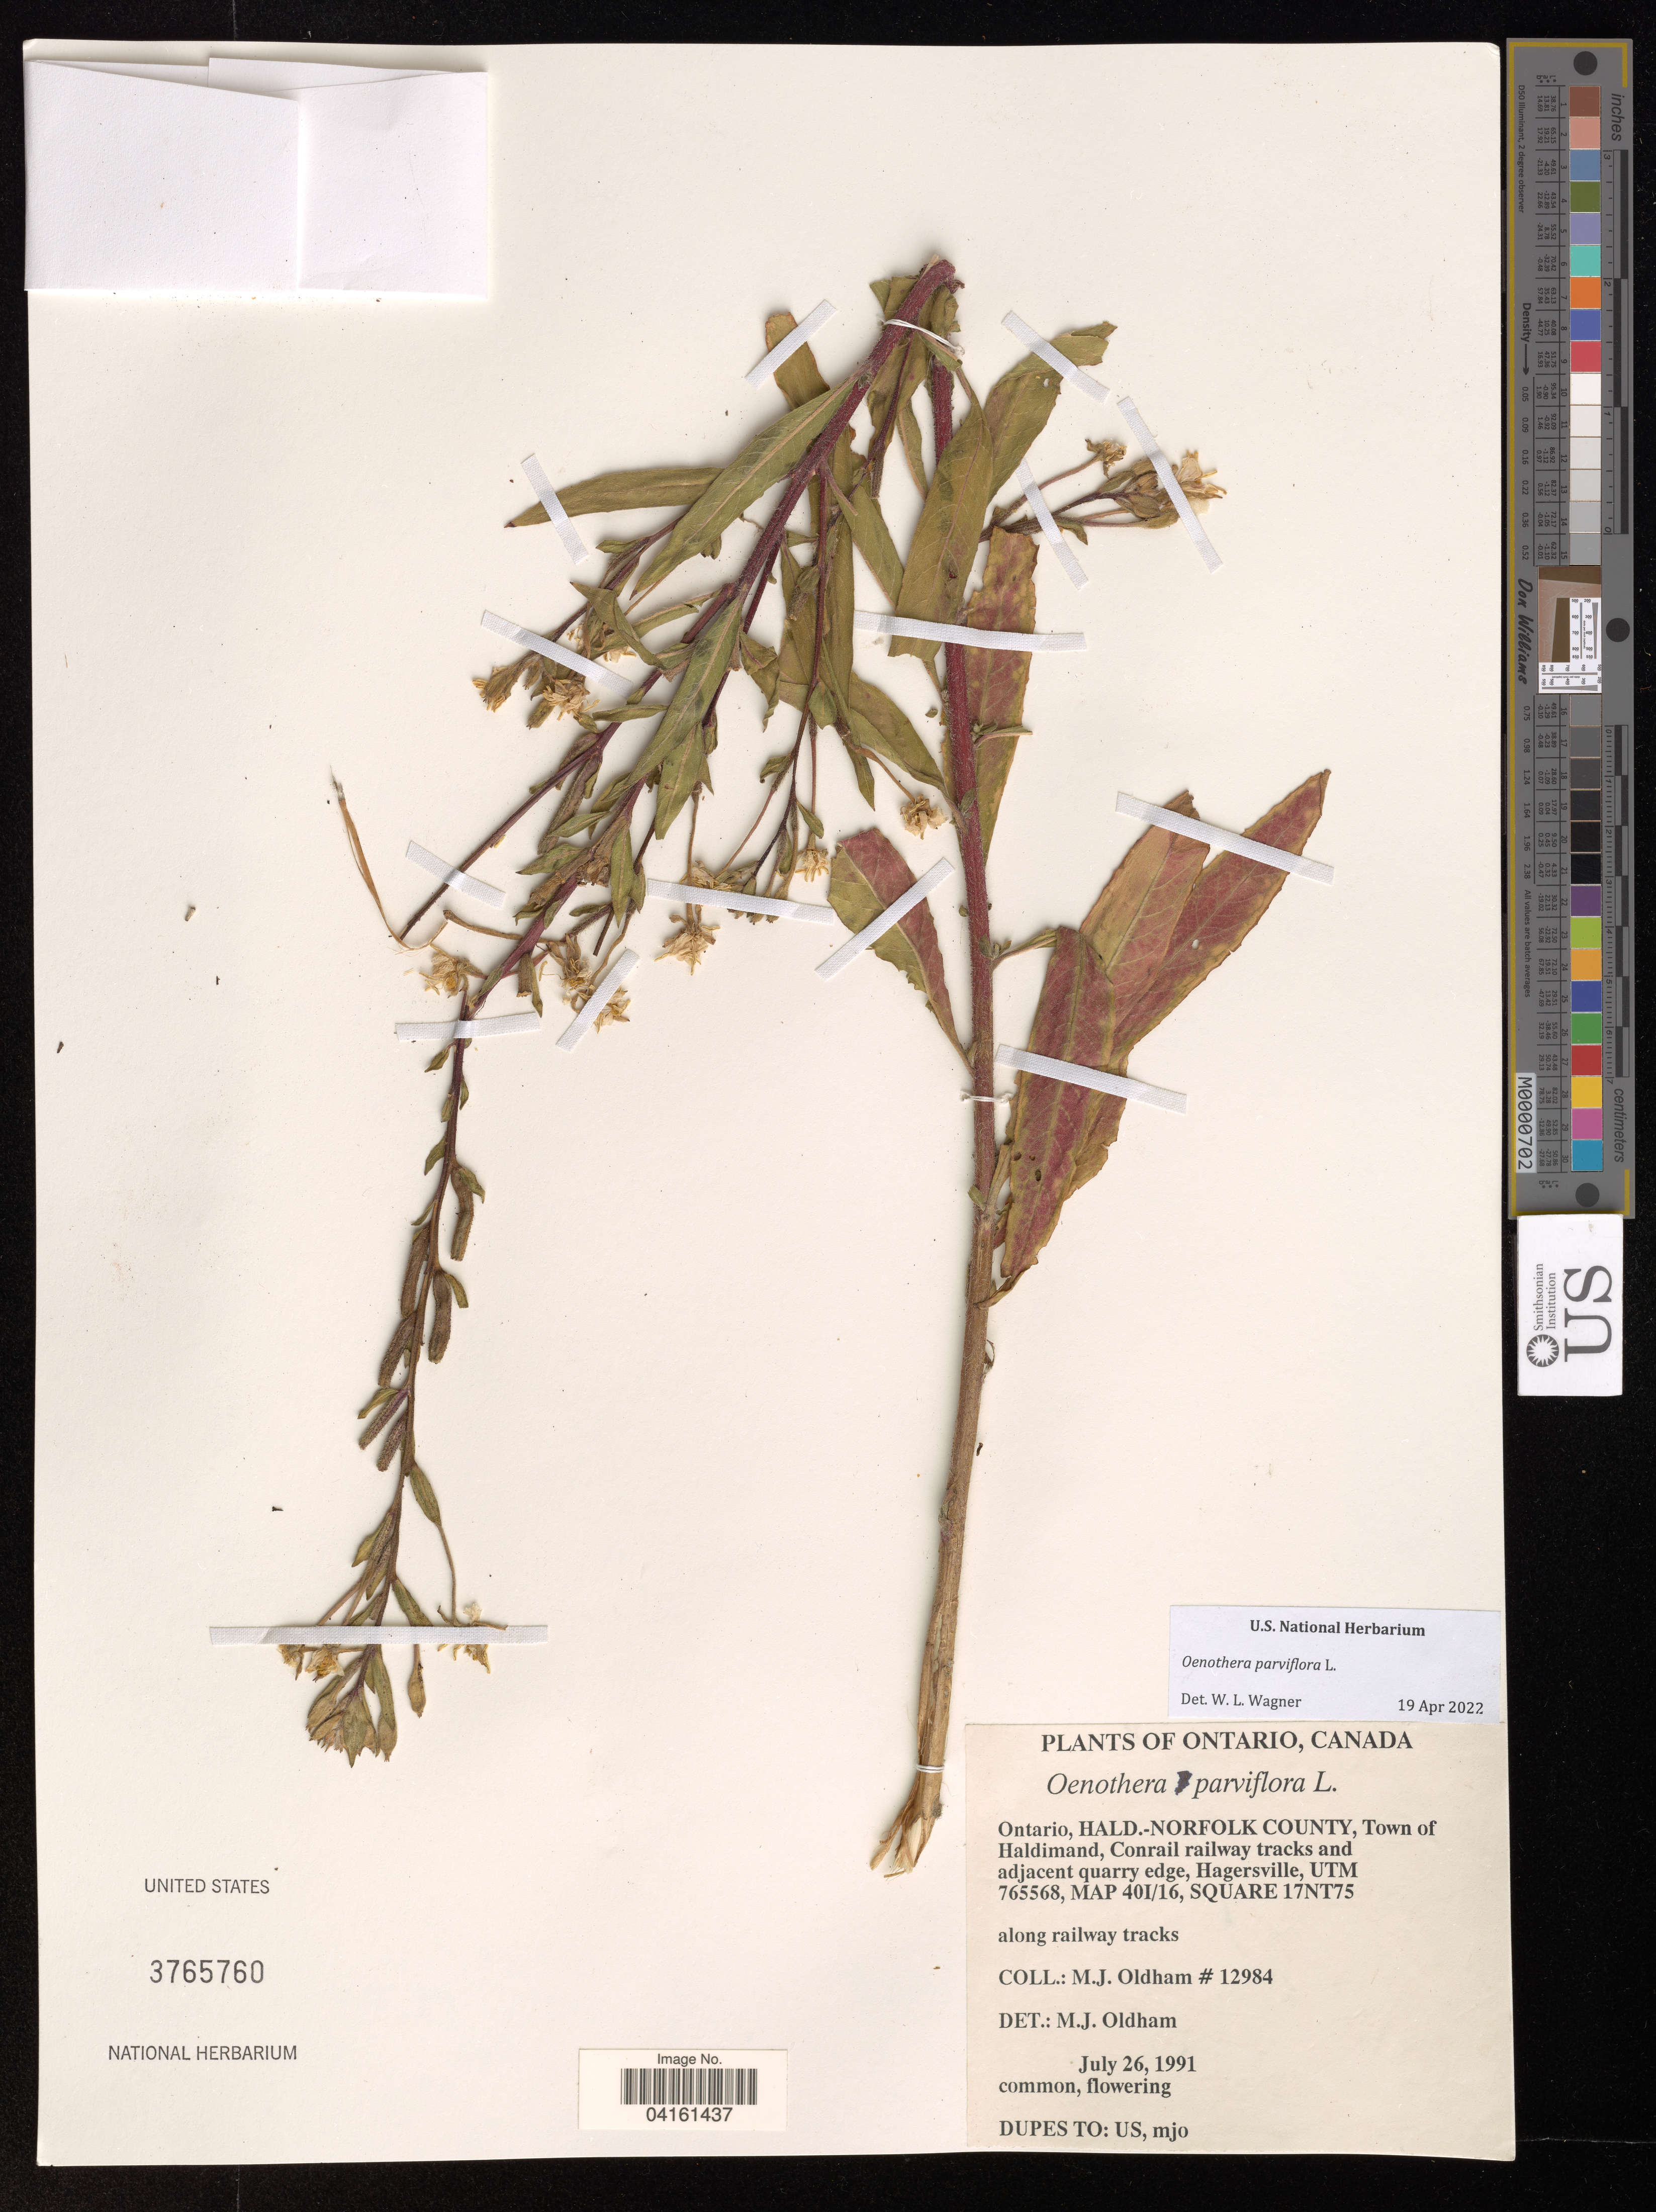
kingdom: Plantae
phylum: Tracheophyta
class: Magnoliopsida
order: Myrtales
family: Onagraceae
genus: Oenothera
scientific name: Oenothera parviflora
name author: L.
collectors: M. Oldham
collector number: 12984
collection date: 1991-07-26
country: Canada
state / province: Ontario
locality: Hald - Norfolk County, Town of Haldimand, Conrail railway tracks and adjacent quarry edge, Hagersville, UTM 765568. MAP 40I/16, Square 17NT75.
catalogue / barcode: US 3765760